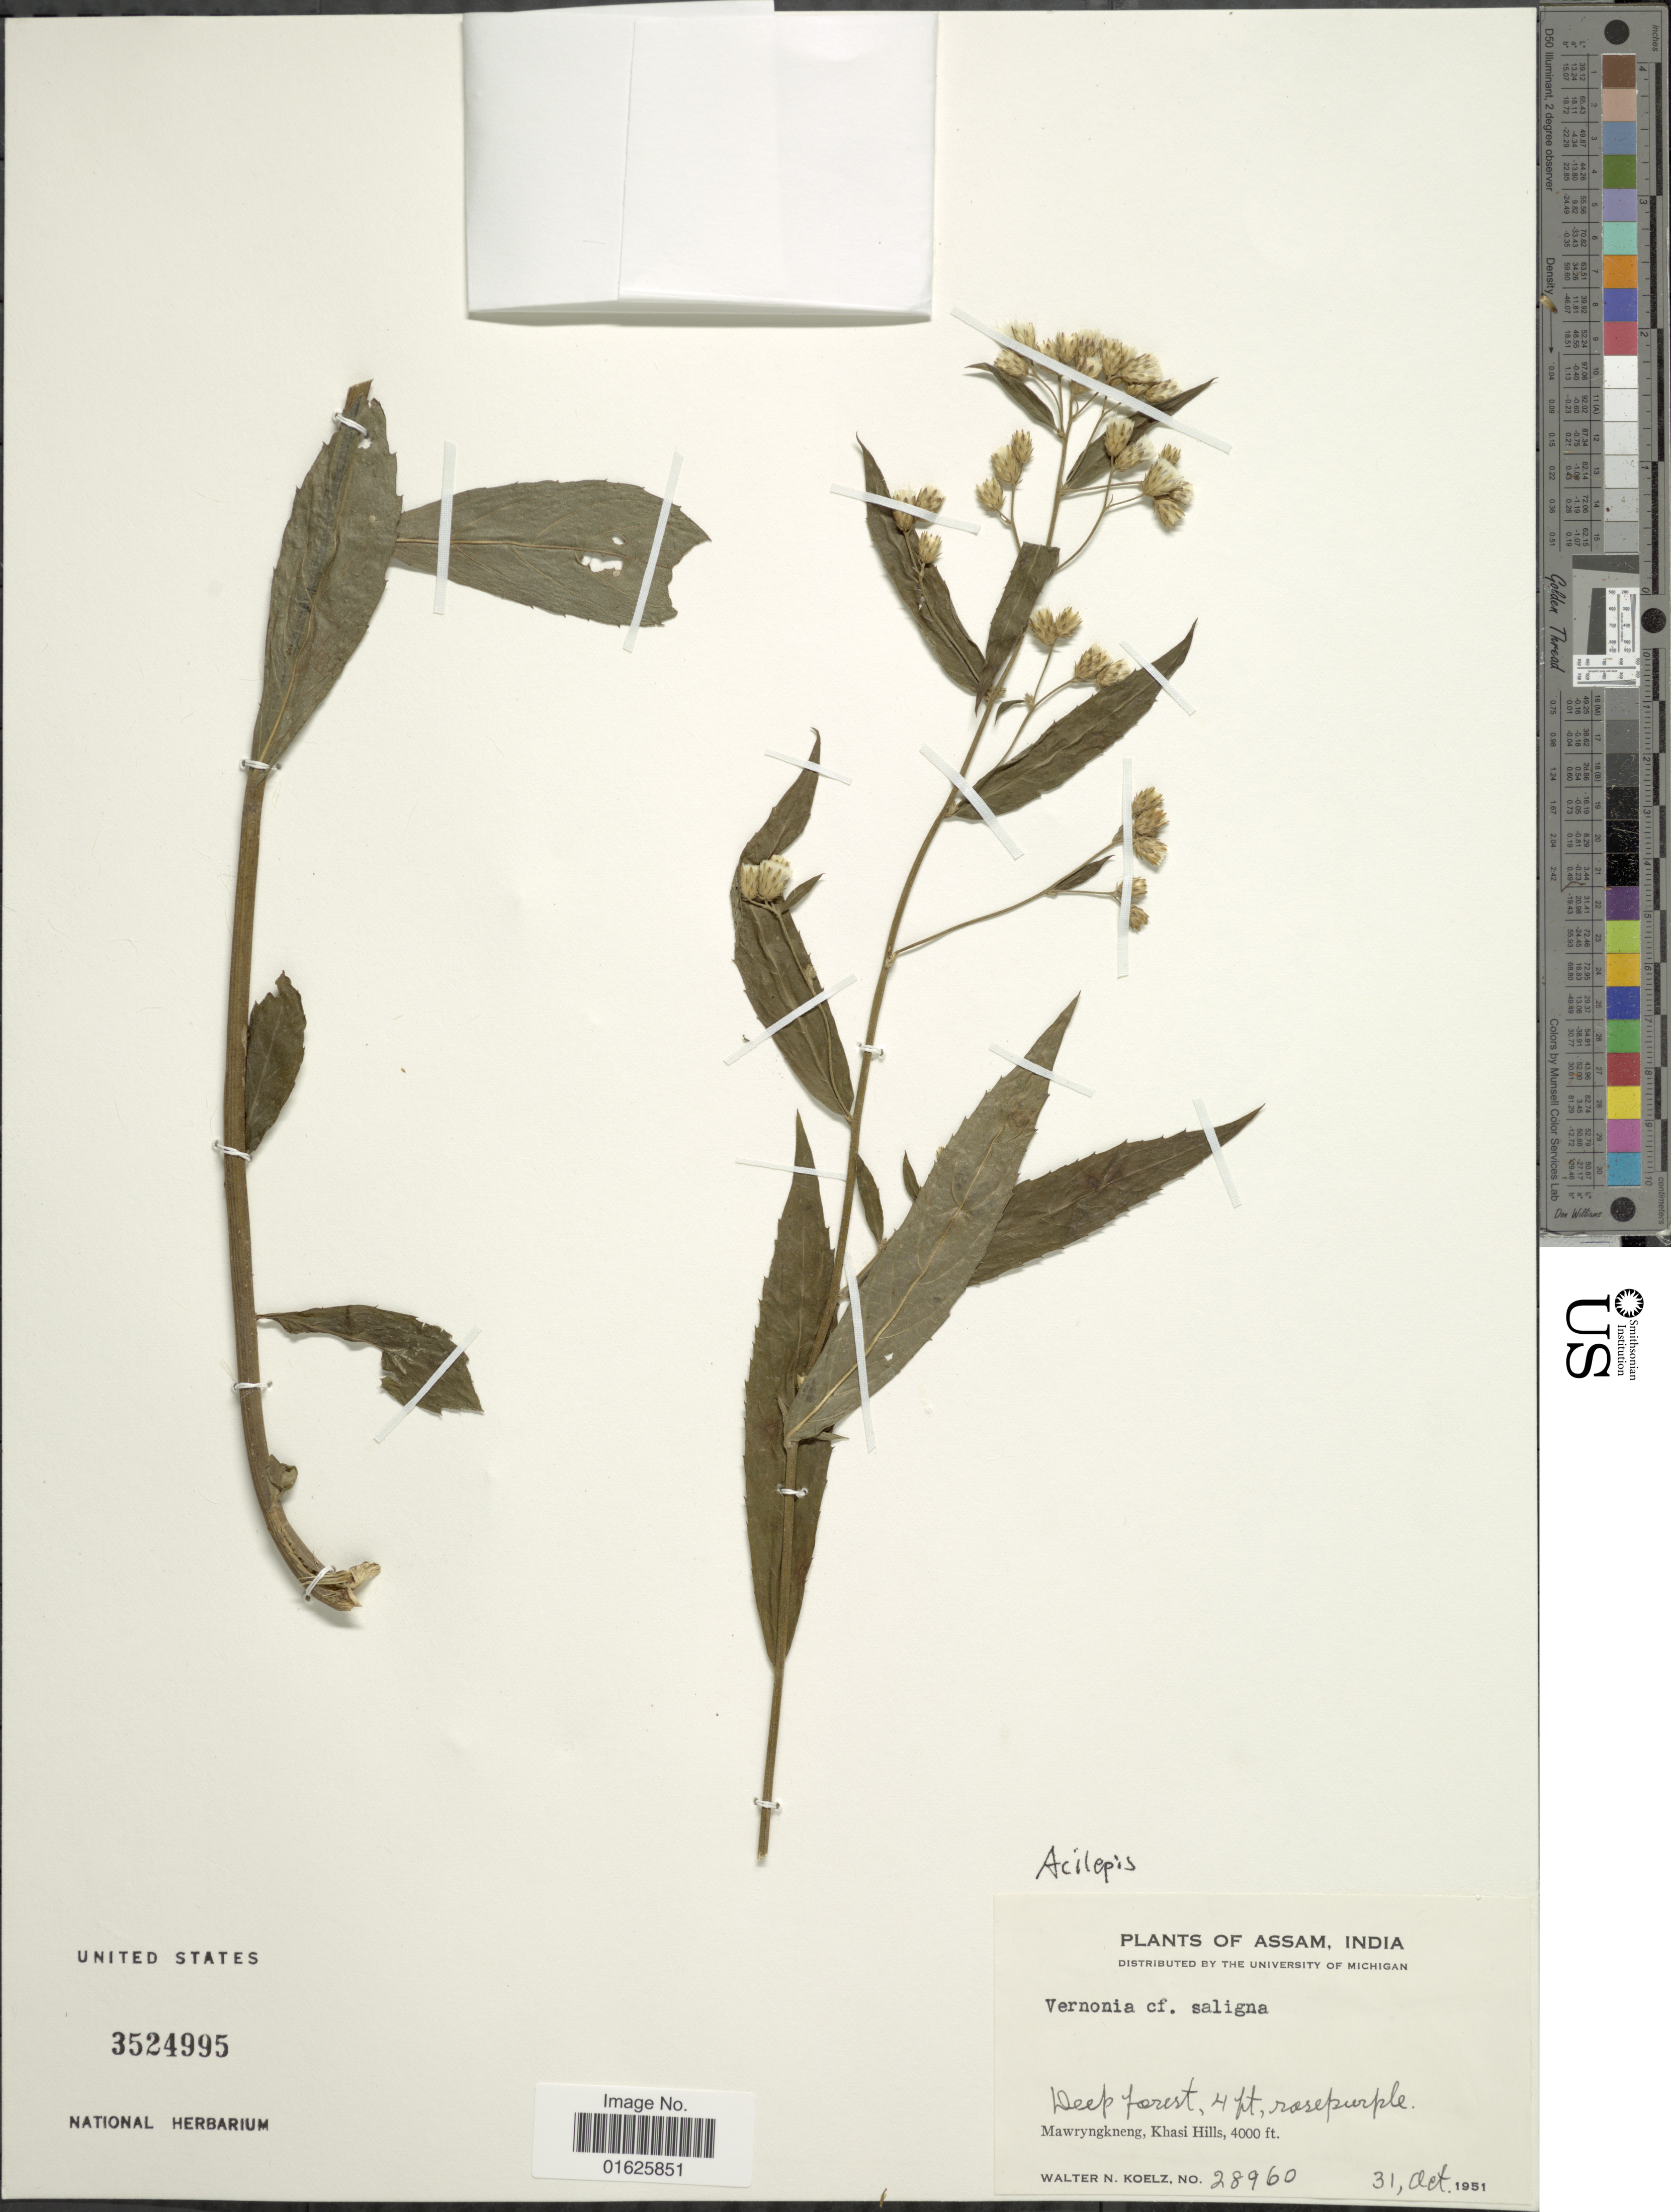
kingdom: Plantae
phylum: Tracheophyta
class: Magnoliopsida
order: Asterales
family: Asteraceae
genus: Acilepis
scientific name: Acilepis saligna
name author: (DC.) H. Rob.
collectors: W. N. Koelz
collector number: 28960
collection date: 1951-10-31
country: India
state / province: Meghalaya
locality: Mawryngkneng, Khasi Hills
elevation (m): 1219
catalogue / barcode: US 3524995